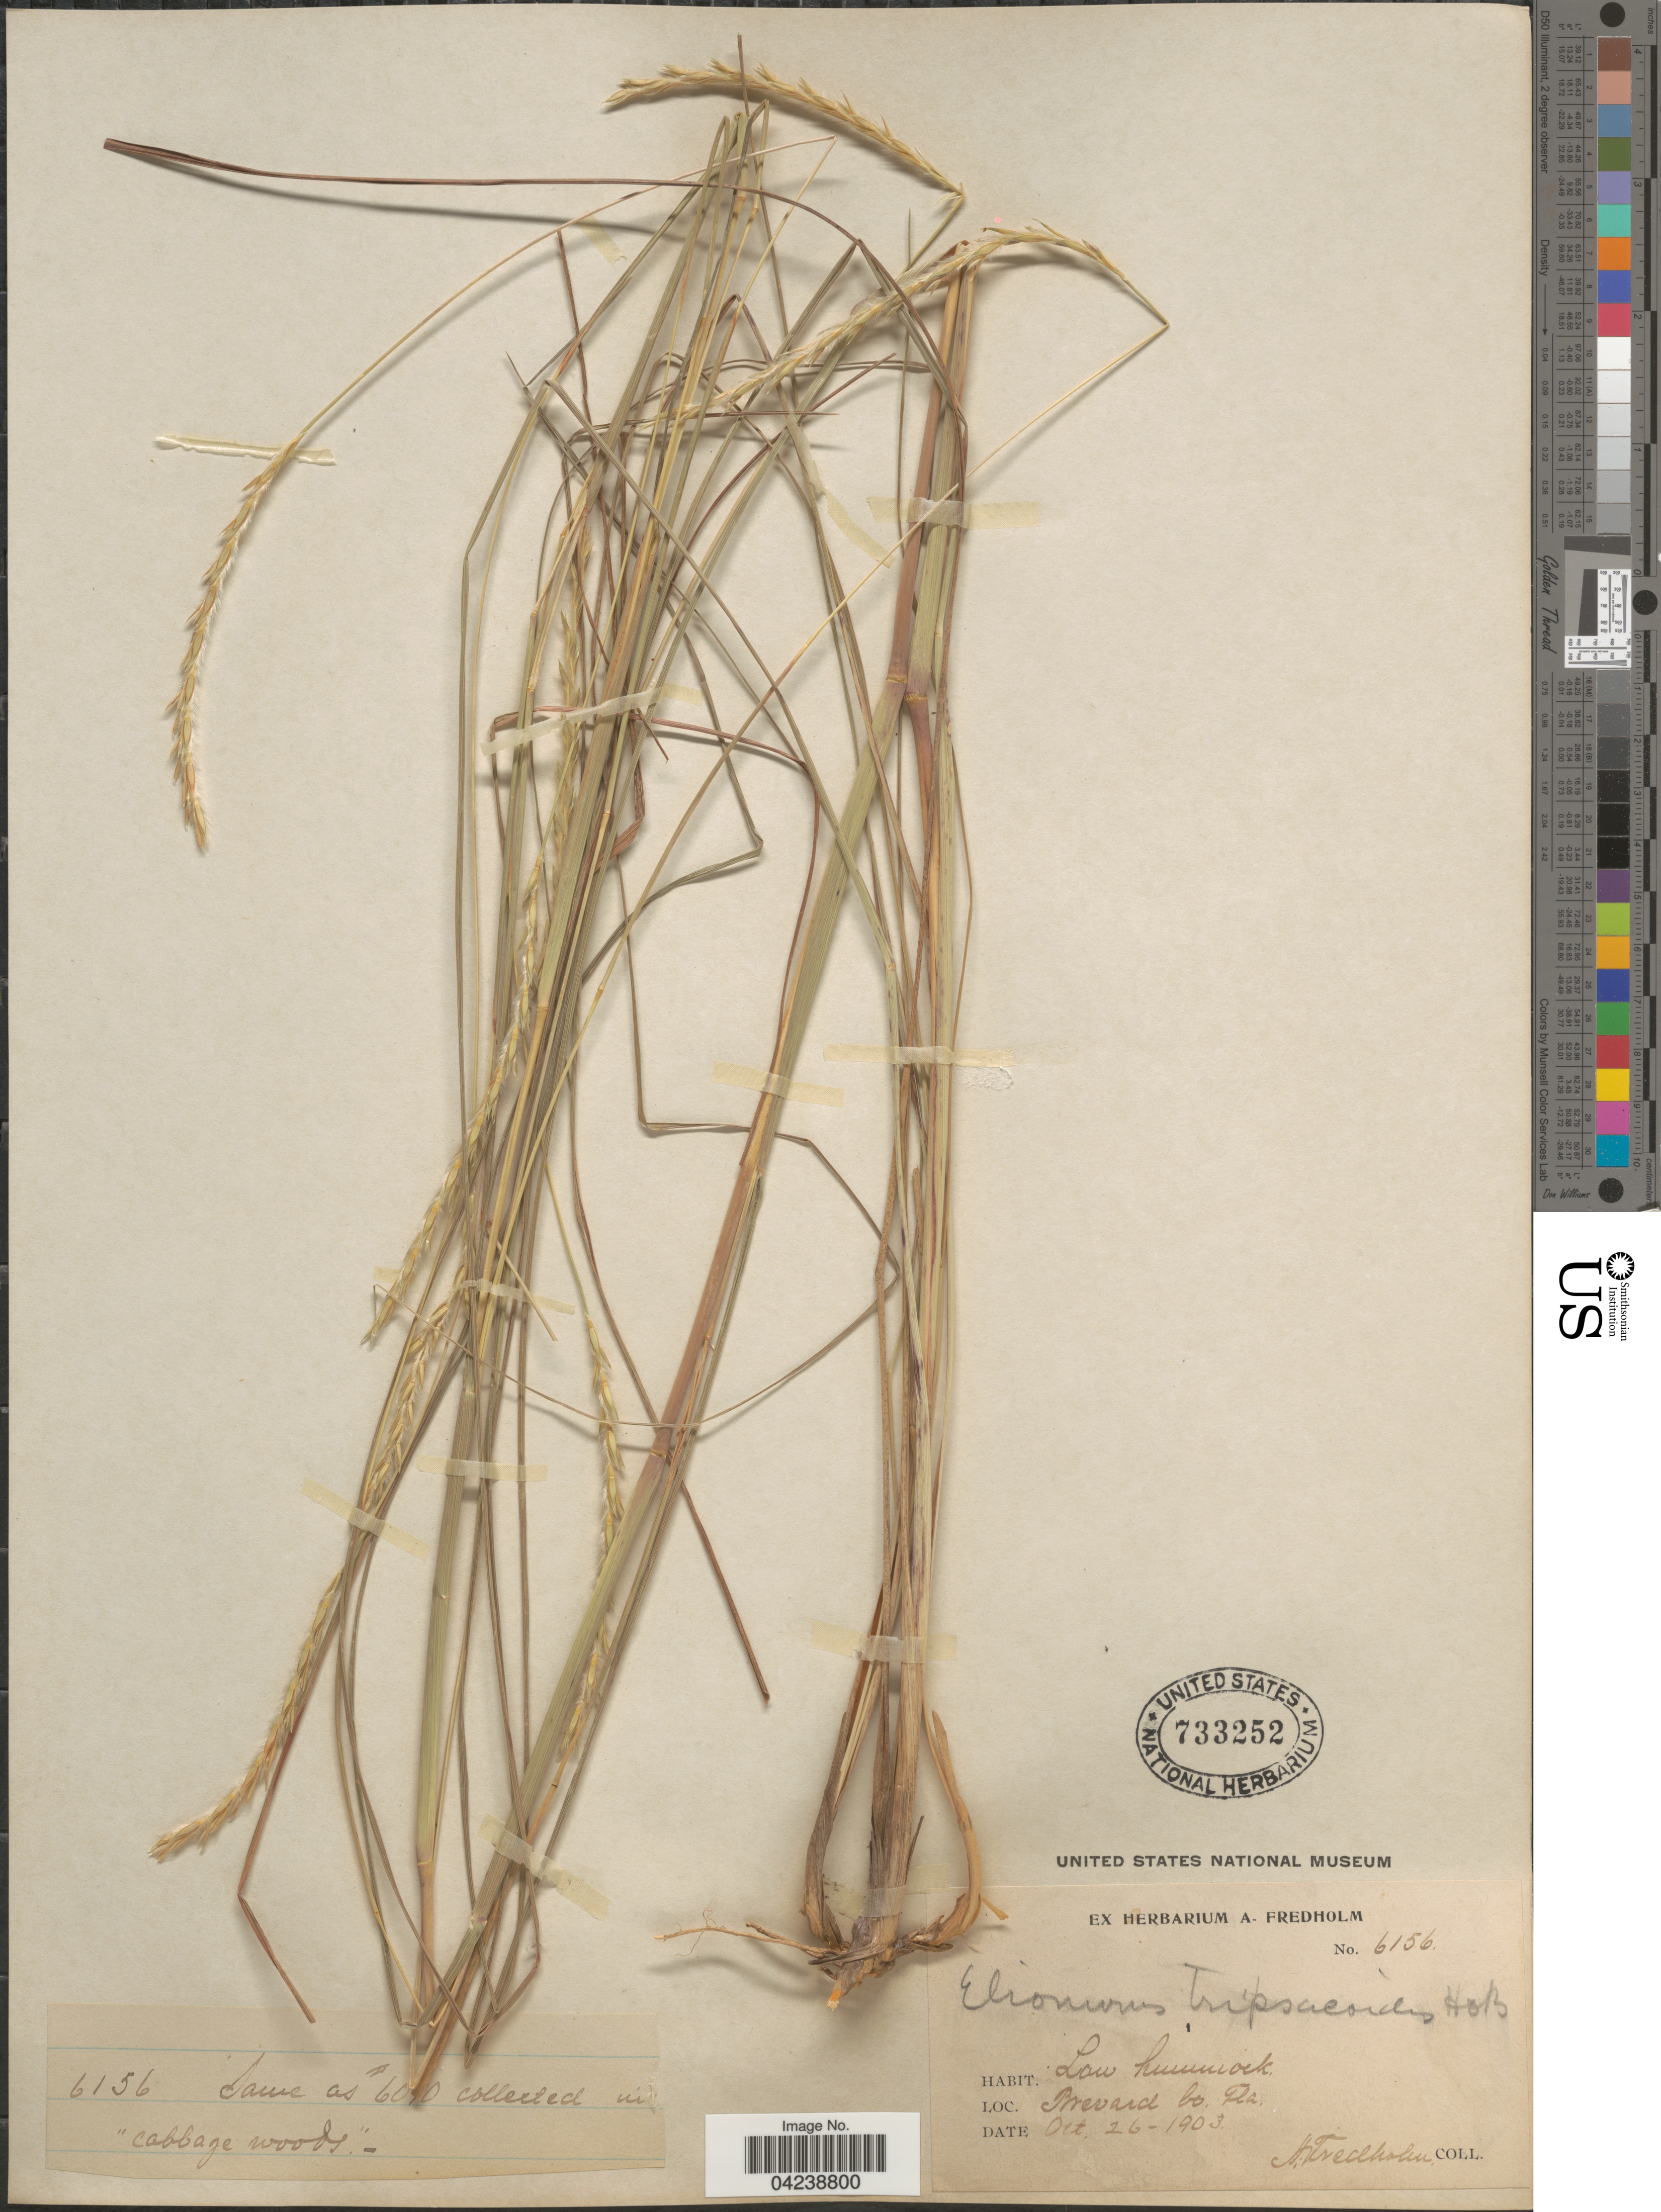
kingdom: Plantae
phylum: Tracheophyta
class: Liliopsida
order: Poales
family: Poaceae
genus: Elionurus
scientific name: Elionurus tripsacoides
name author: Humb. & Bonpl. ex Willd.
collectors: A. Fredholm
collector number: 6156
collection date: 1903-10-26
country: United States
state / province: Florida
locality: Brevard Co.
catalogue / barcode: US 733252